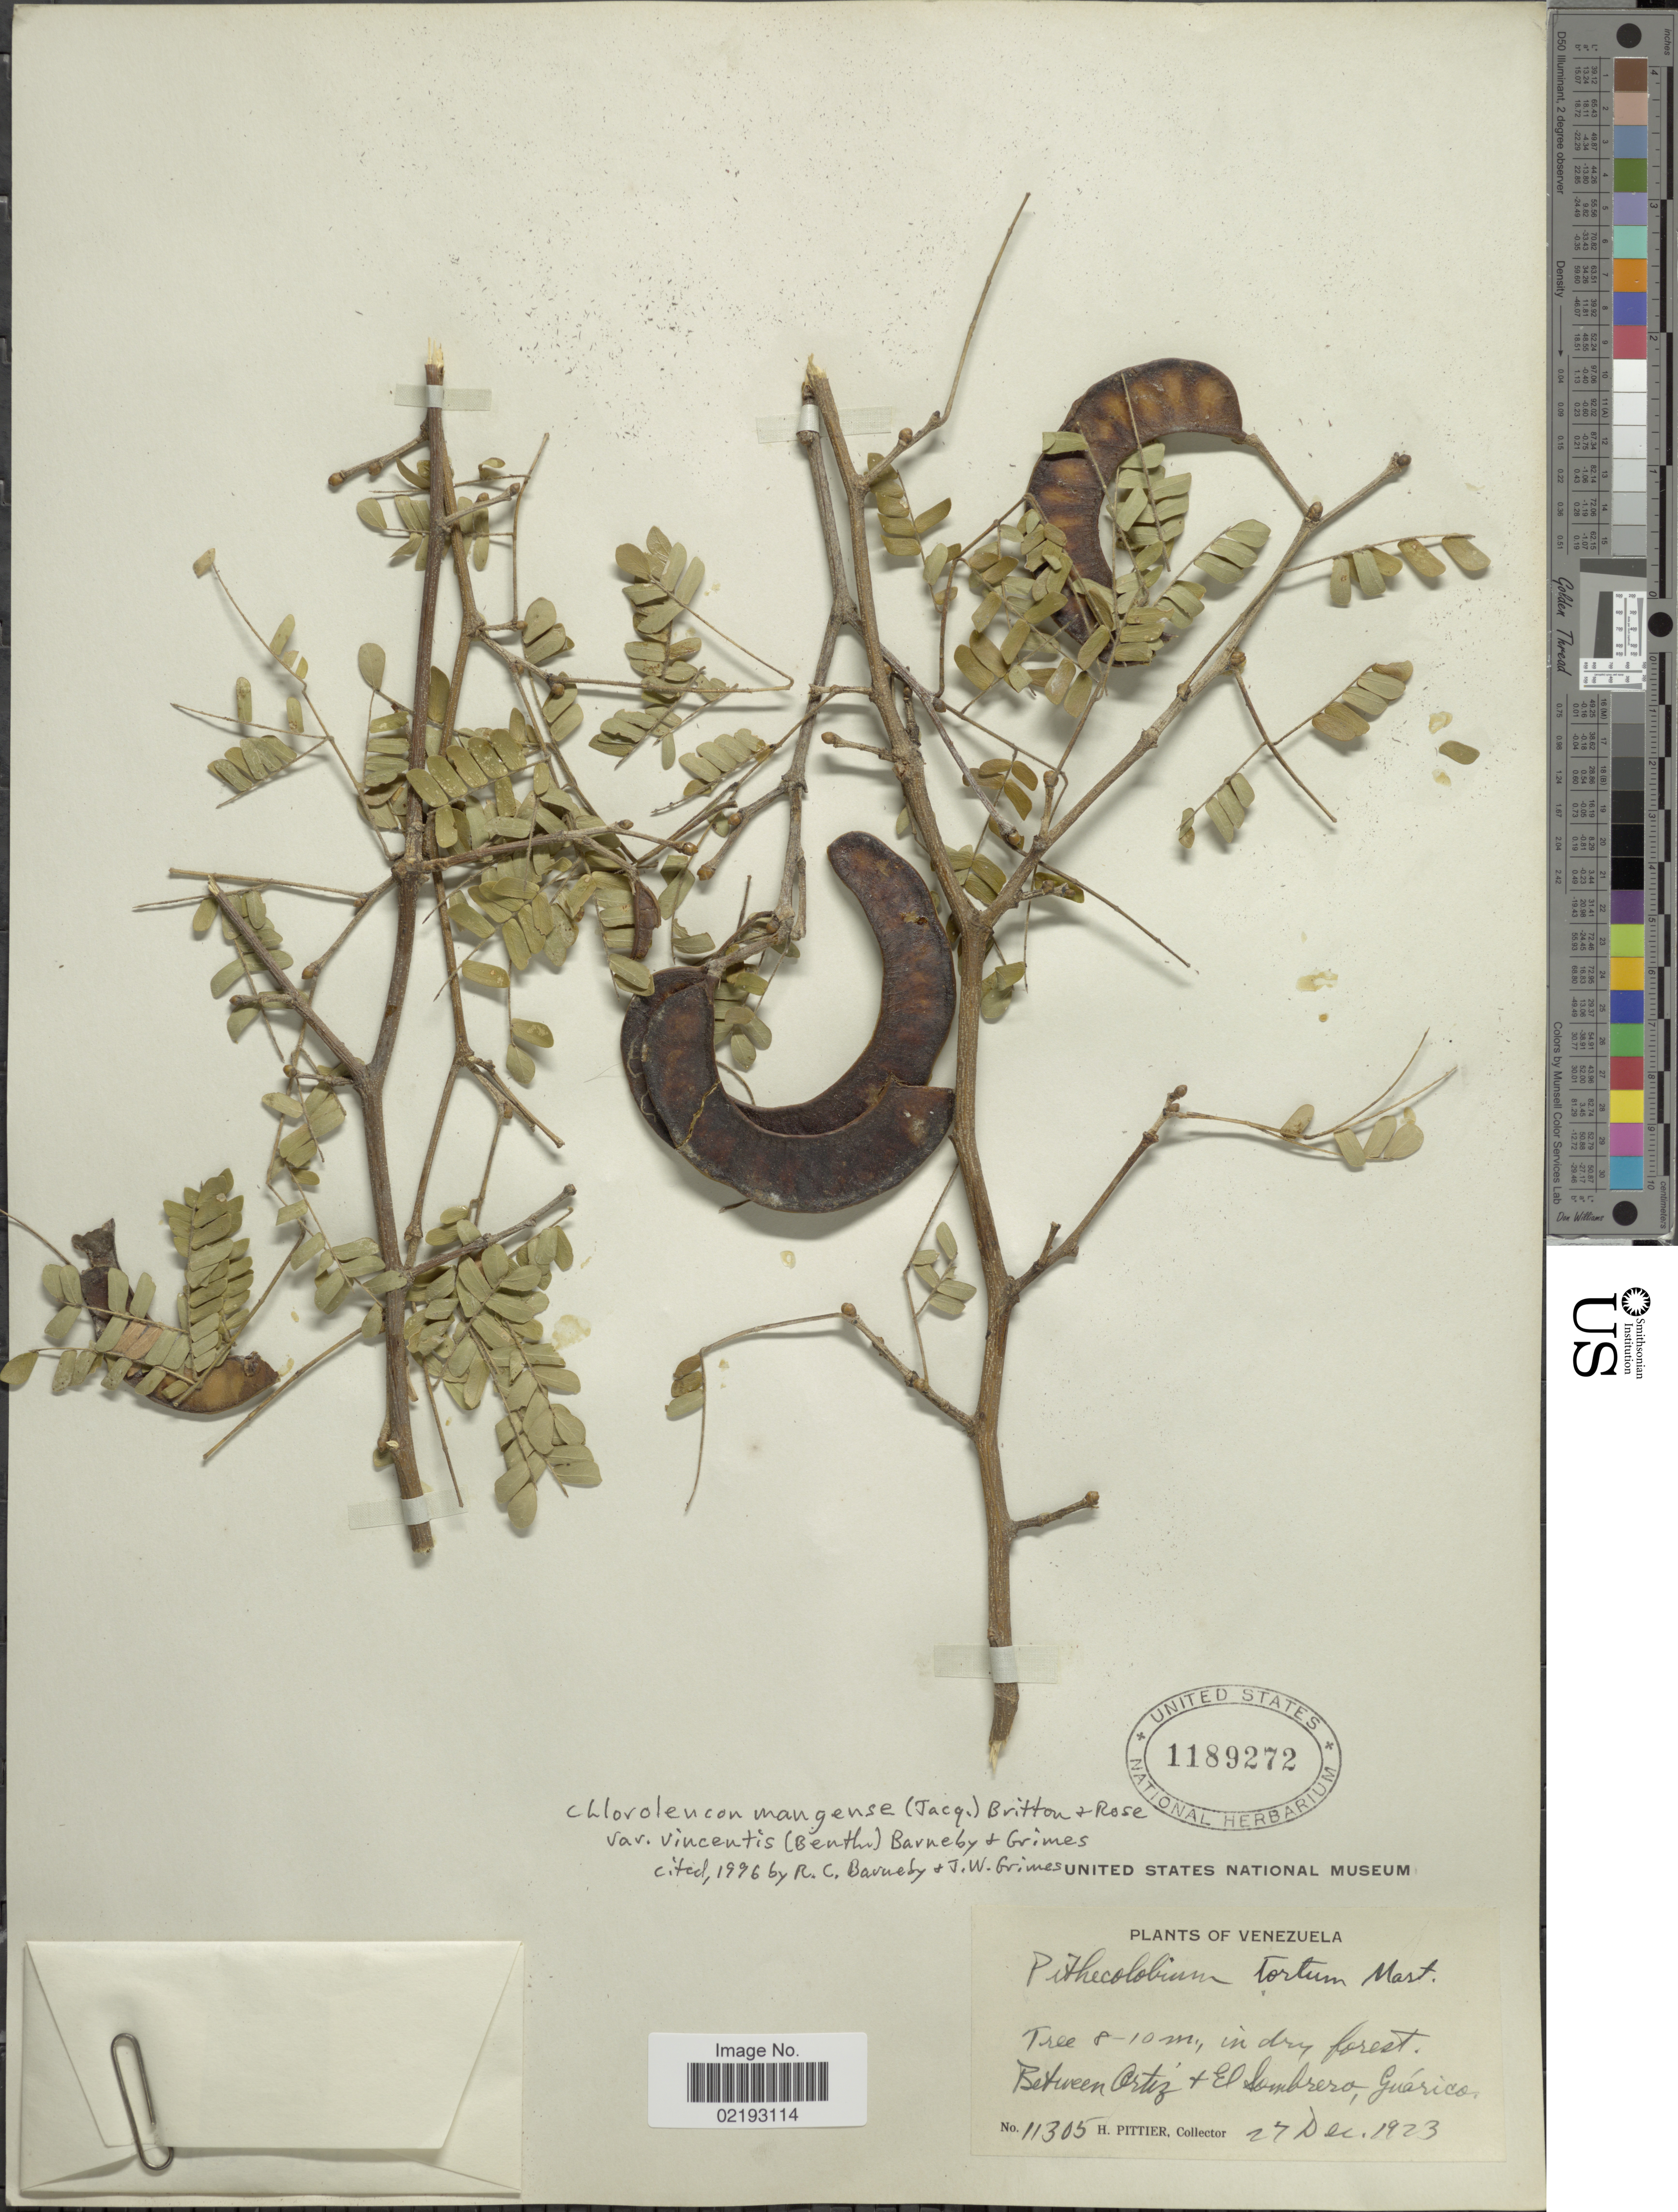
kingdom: Plantae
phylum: Tracheophyta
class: Magnoliopsida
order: Fabales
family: Fabaceae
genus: Chloroleucon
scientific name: Chloroleucon mangense var. vincentis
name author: (Benth.) Barneby & J.W. Grimes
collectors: H. F. Pittier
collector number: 11305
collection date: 1923-12-27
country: Venezuela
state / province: Guárico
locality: Between Ortiz & El Sombrero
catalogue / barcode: US 1189272